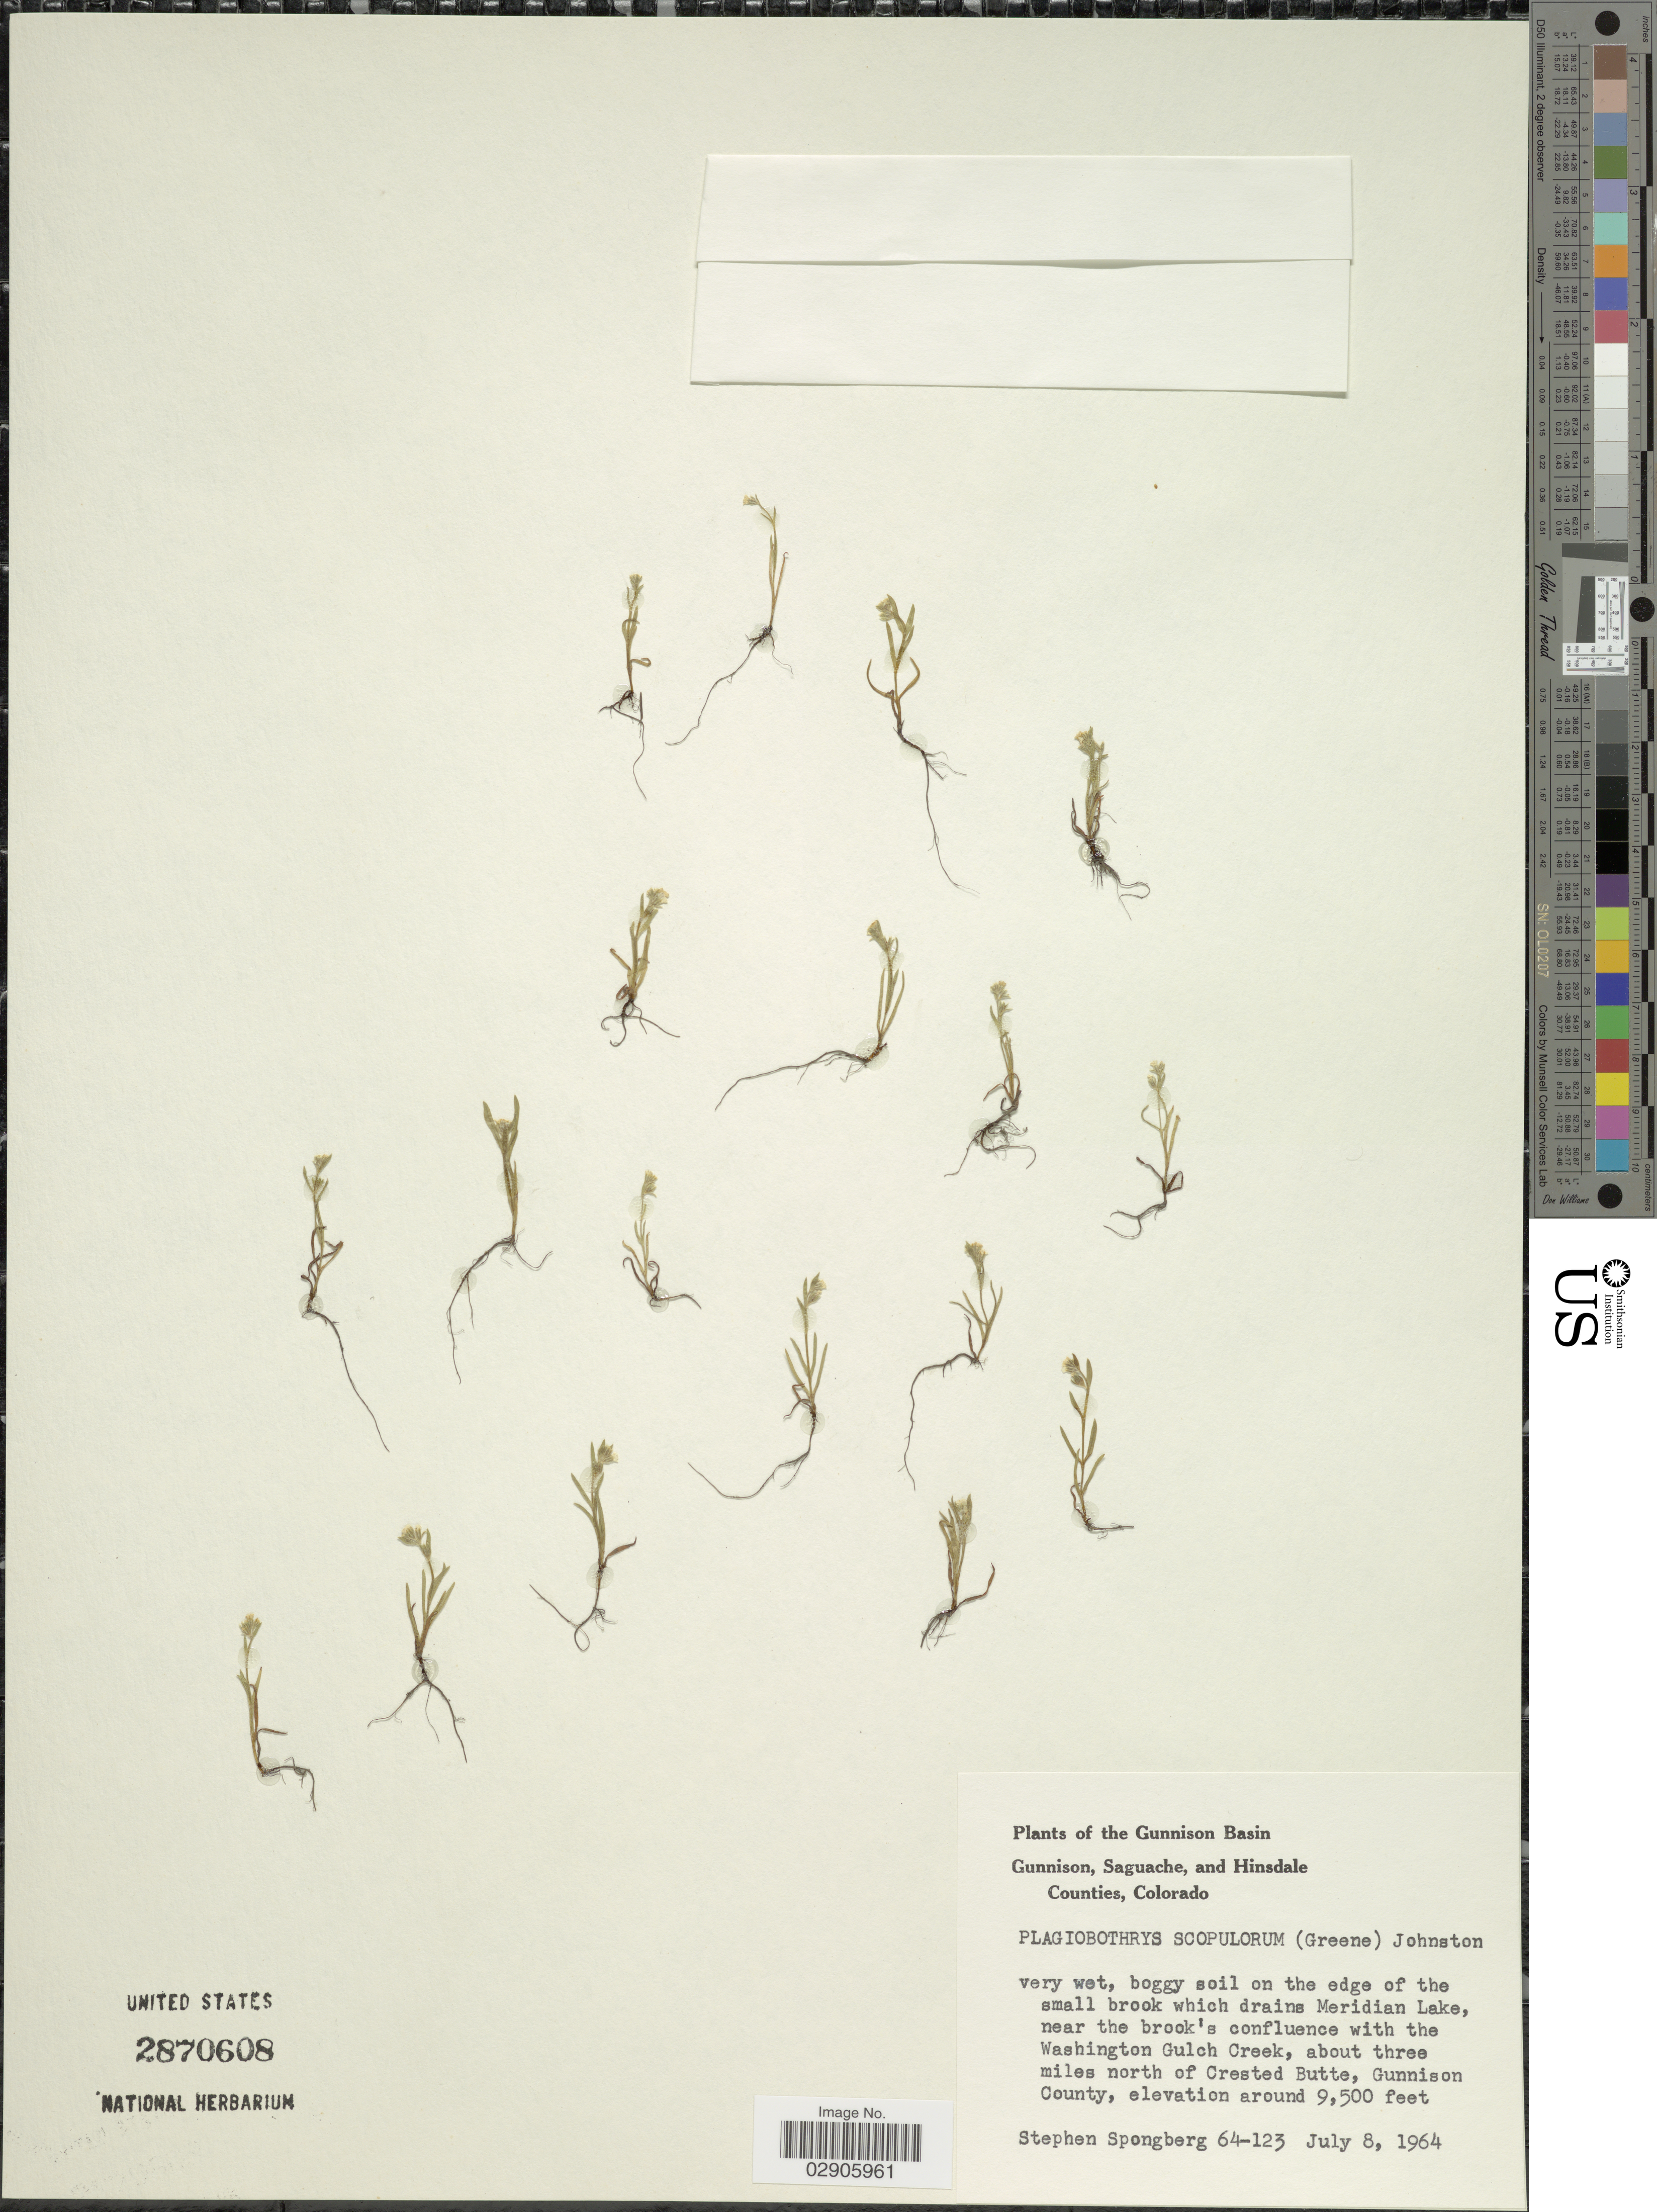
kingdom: Plantae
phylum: Tracheophyta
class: Magnoliopsida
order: Boraginales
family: Boraginaceae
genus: Plagiobothrys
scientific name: Plagiobothrys scopulorum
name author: (Greene) I.M. Johnst.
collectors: S. A.Spongberg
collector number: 64-123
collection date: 1964-07-08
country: United States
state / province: Colorado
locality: The Gunnison Basin, Gunnison, Saguache, and Hinsdale Counties, Colorado, on the edge of the small brook which drains Meridian Lake, near the brook's confluence with the Washington Gulch Creek, about three miles north of Crested Butte, Gunnison County.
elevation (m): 2896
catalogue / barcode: US 2870608